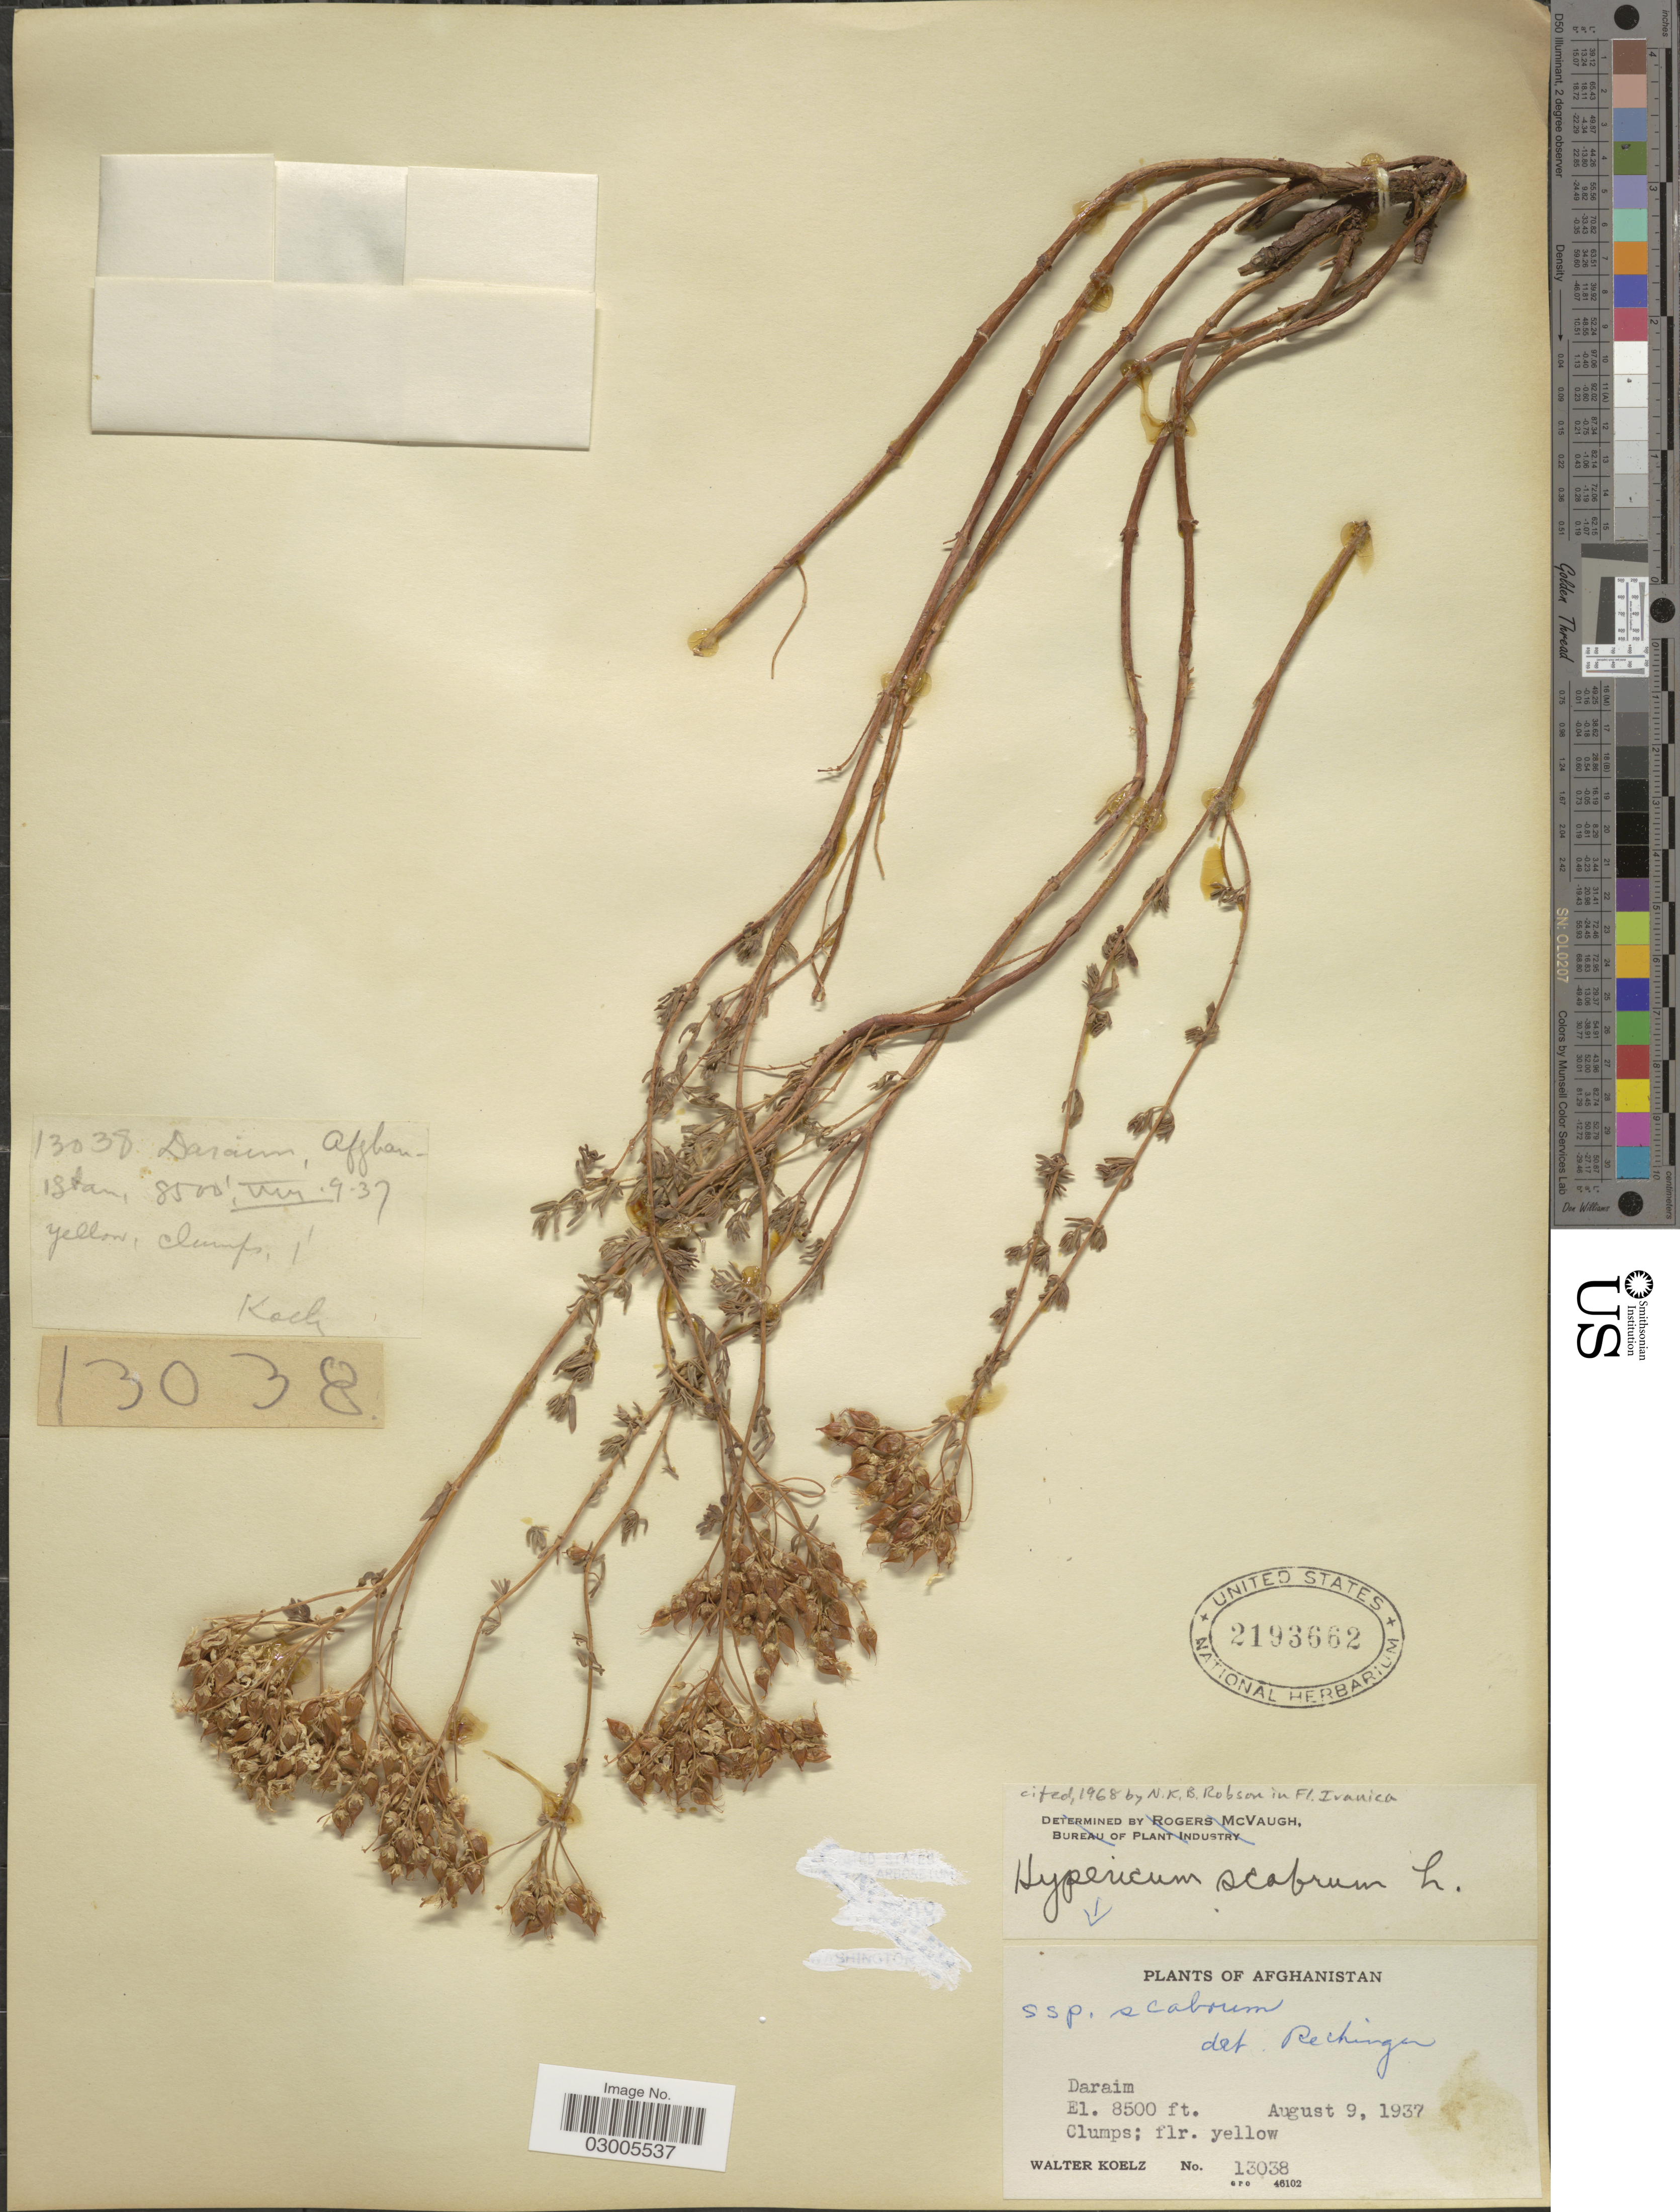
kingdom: Plantae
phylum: Tracheophyta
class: Magnoliopsida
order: Malpighiales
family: Hypericaceae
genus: Hypericum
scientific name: Hypericum scabrum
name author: L.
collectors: W. N. Koelz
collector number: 13038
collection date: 1937-08-09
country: Afghanistan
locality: Daraim.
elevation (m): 2591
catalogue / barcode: US 2193662